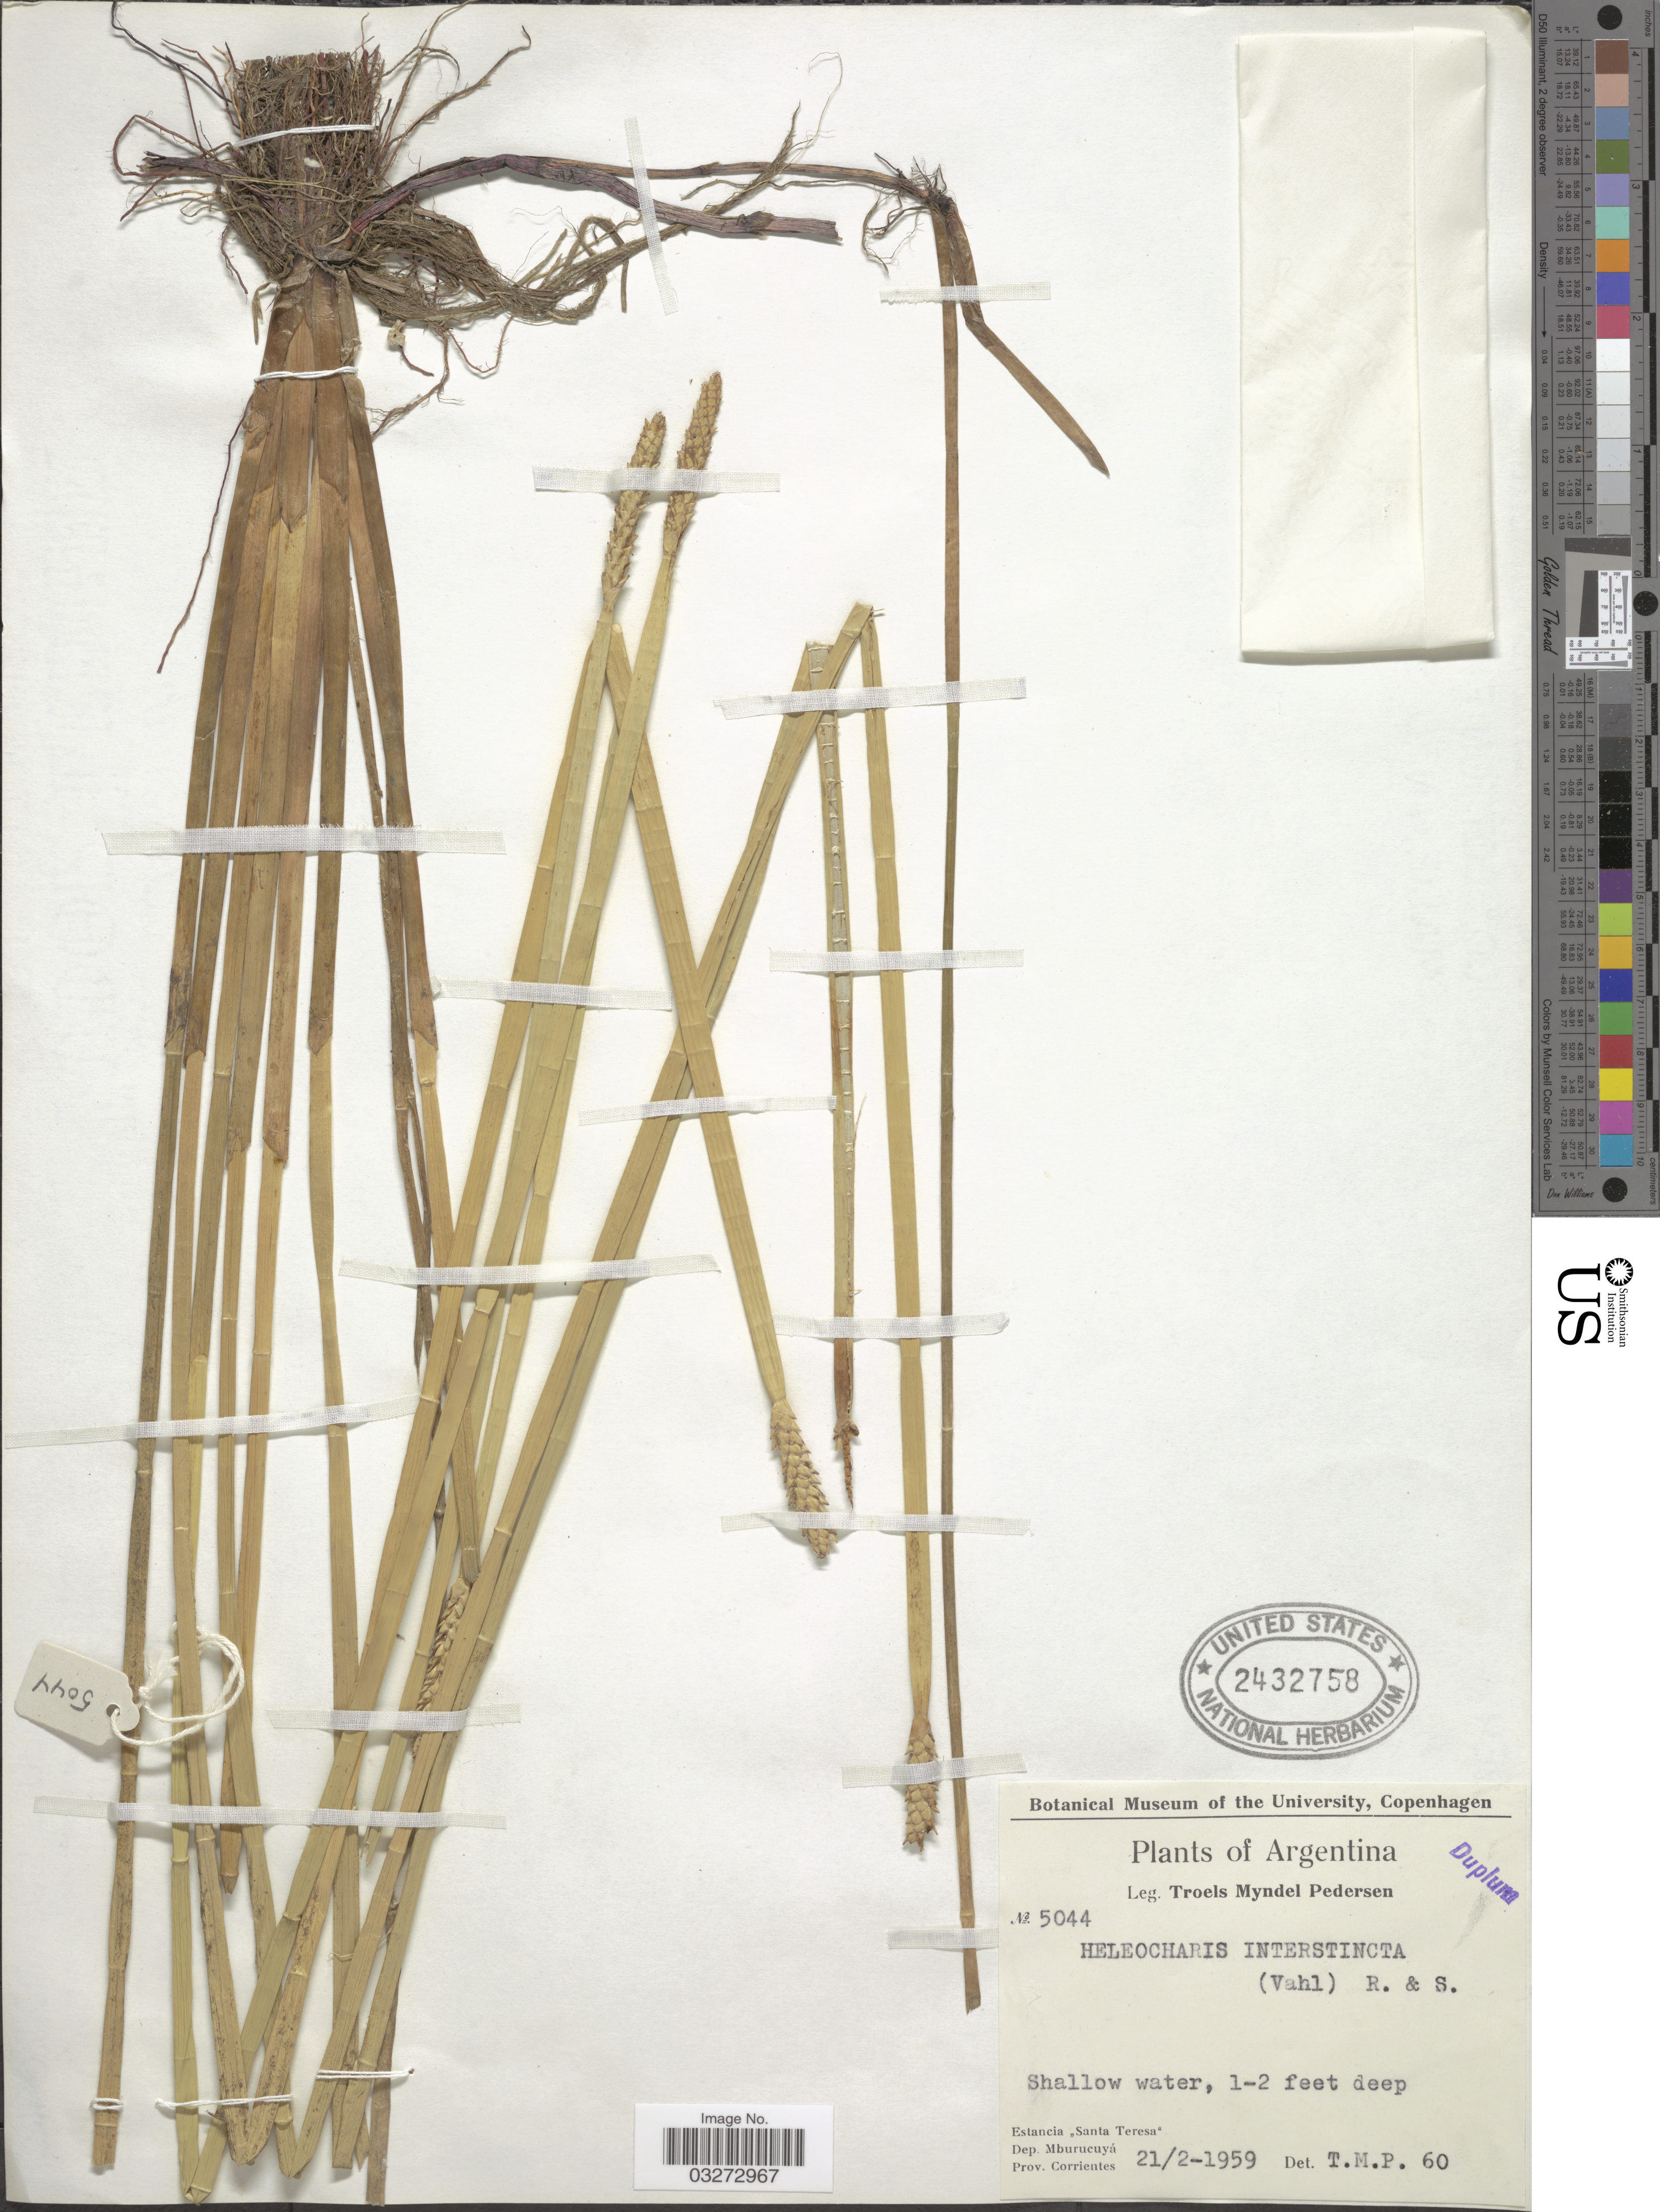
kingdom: Plantae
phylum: Tracheophyta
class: Liliopsida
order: Poales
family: Cyperaceae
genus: Eleocharis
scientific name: Eleocharis interstincta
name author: (Vahl) Roem. & Schult.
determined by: Strong, Mark T., (BOT), Smithsonian Institution - National Museum of Natural History (UNITED STATES)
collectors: T. Pederson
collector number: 5044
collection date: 1959-02-21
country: Argentina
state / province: Corrientes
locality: Estancia "Santa Teresa". Dep. Mburucuyá.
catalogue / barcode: US 2432758